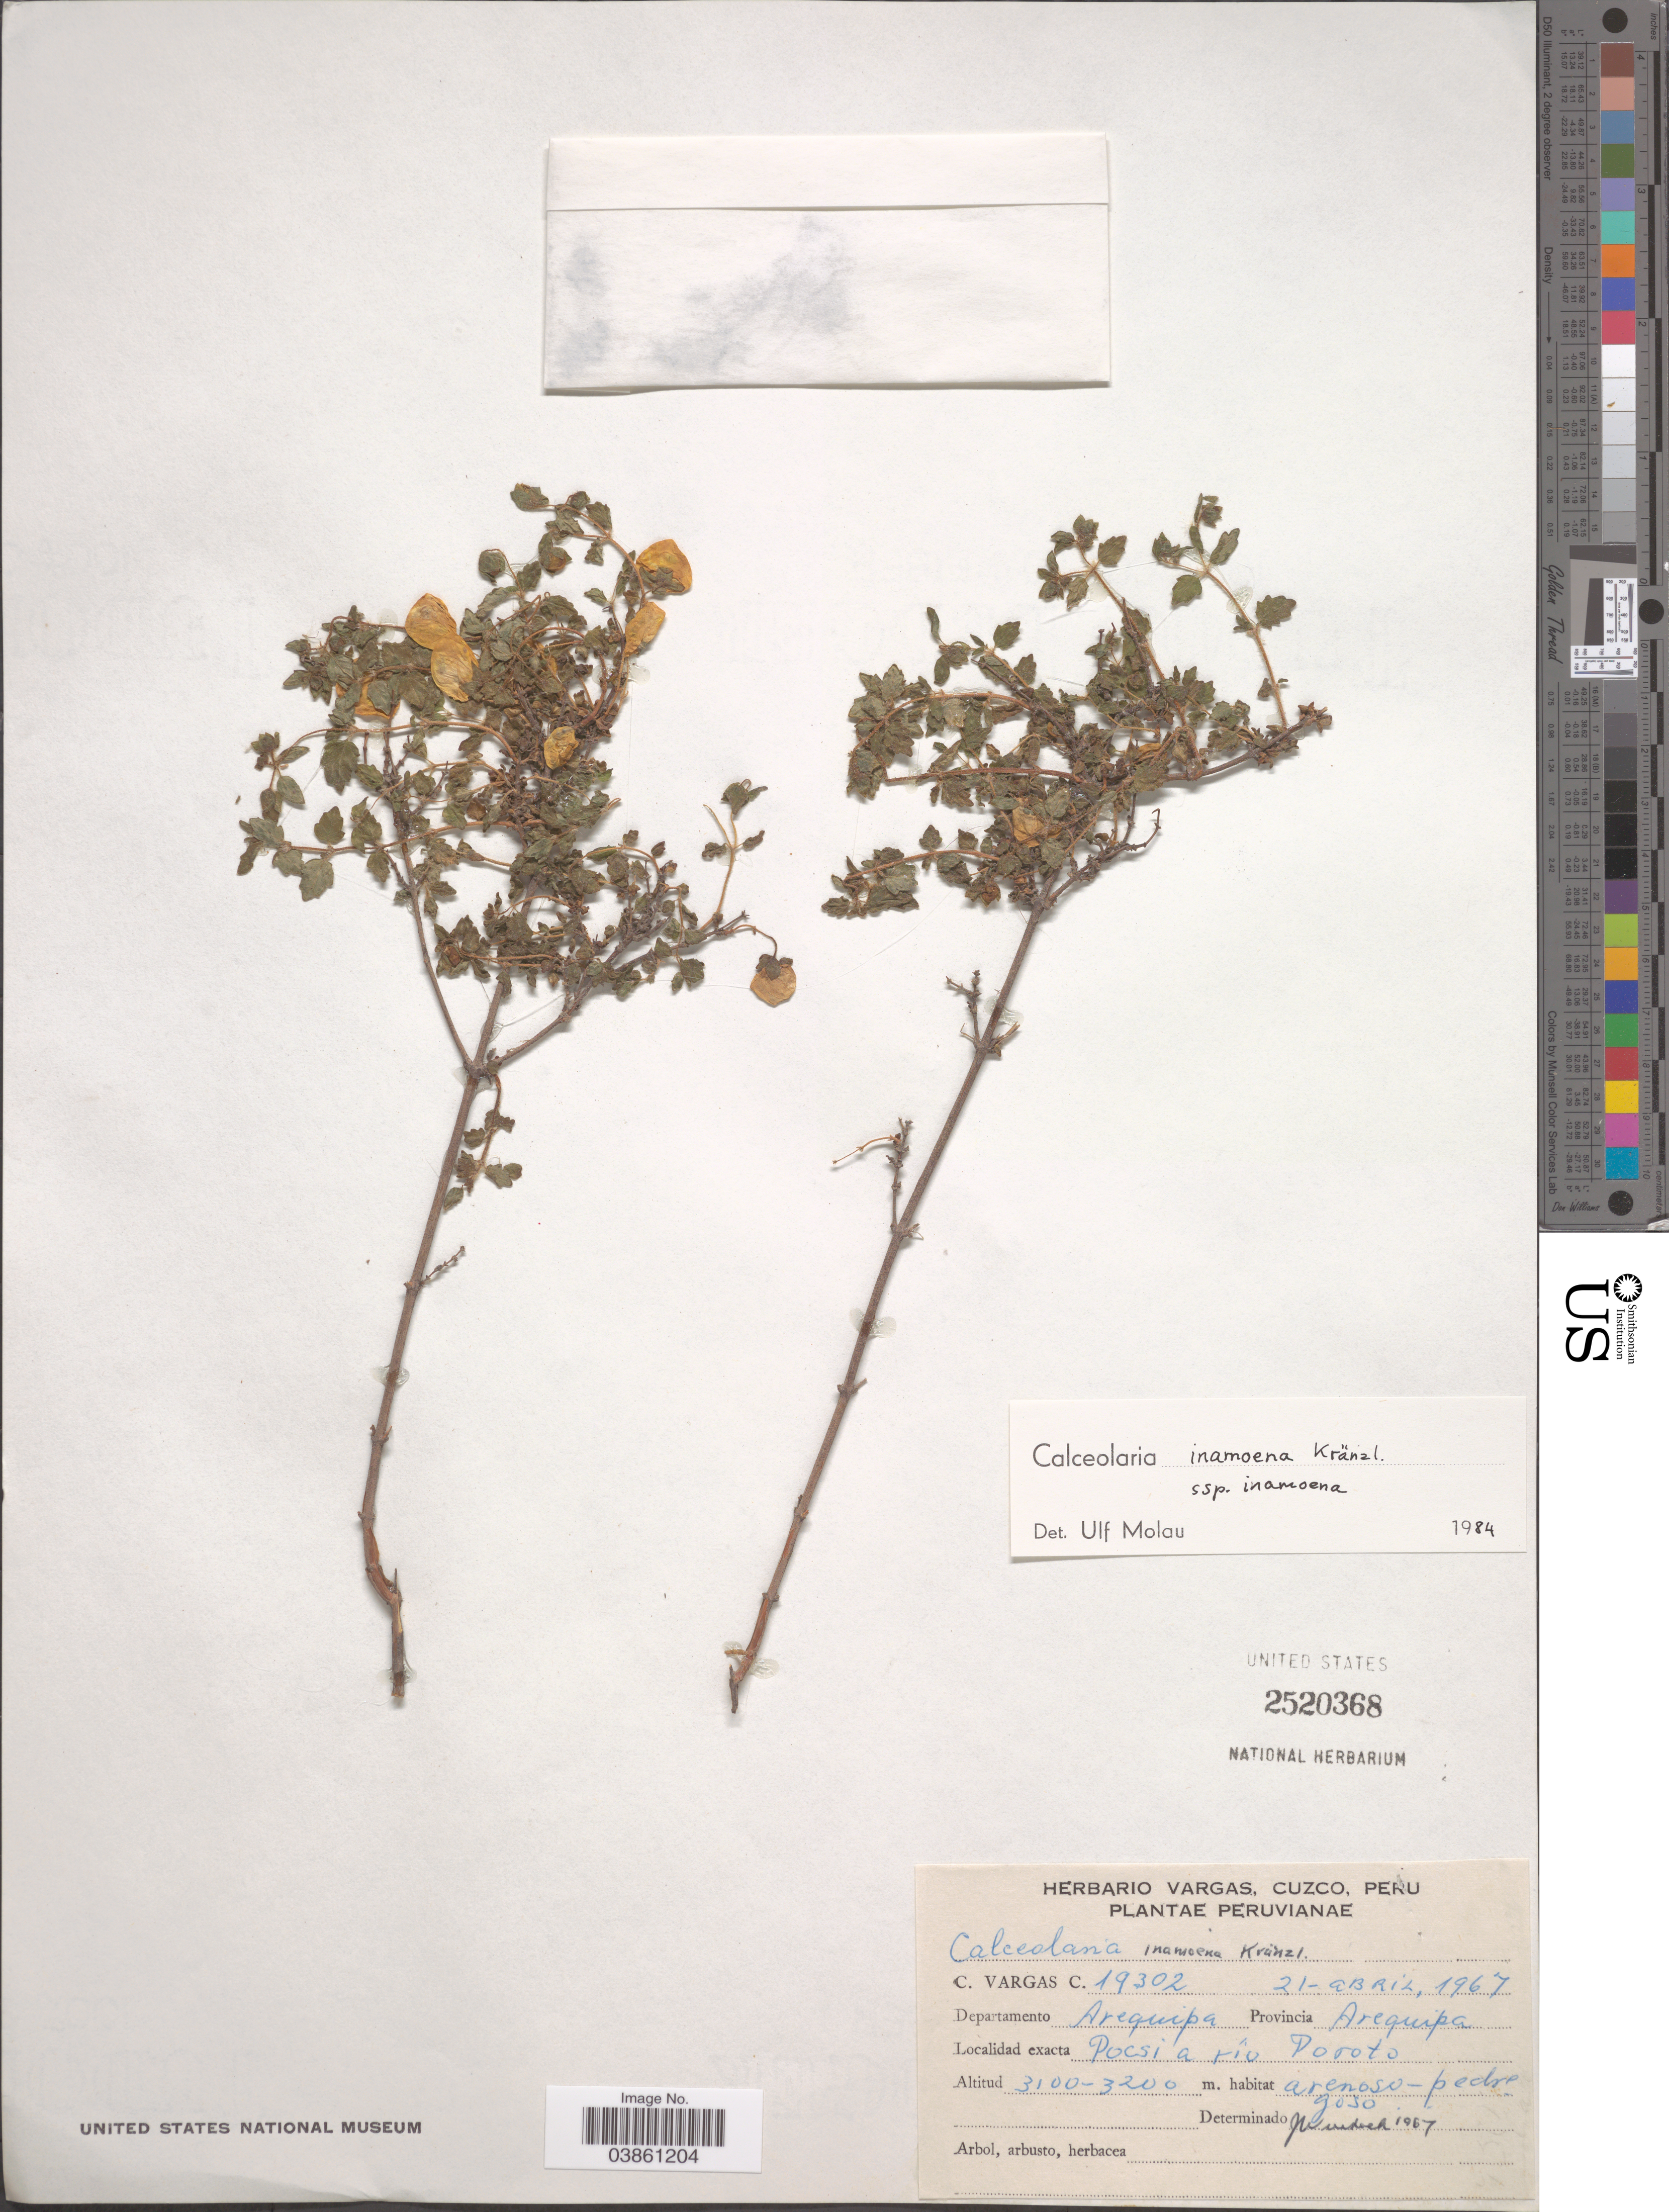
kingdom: Plantae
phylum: Tracheophyta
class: Magnoliopsida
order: Lamiales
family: Calceolariaceae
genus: Calceolaria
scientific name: Calceolaria inamoena subsp. inamoena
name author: Kraenzl.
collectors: C. Vargas Calderón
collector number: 19302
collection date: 1967-04-21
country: Peru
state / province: Arequipa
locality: Departamento Arequipa. Pocsi a río Poroto.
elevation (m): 3100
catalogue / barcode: US 2520368